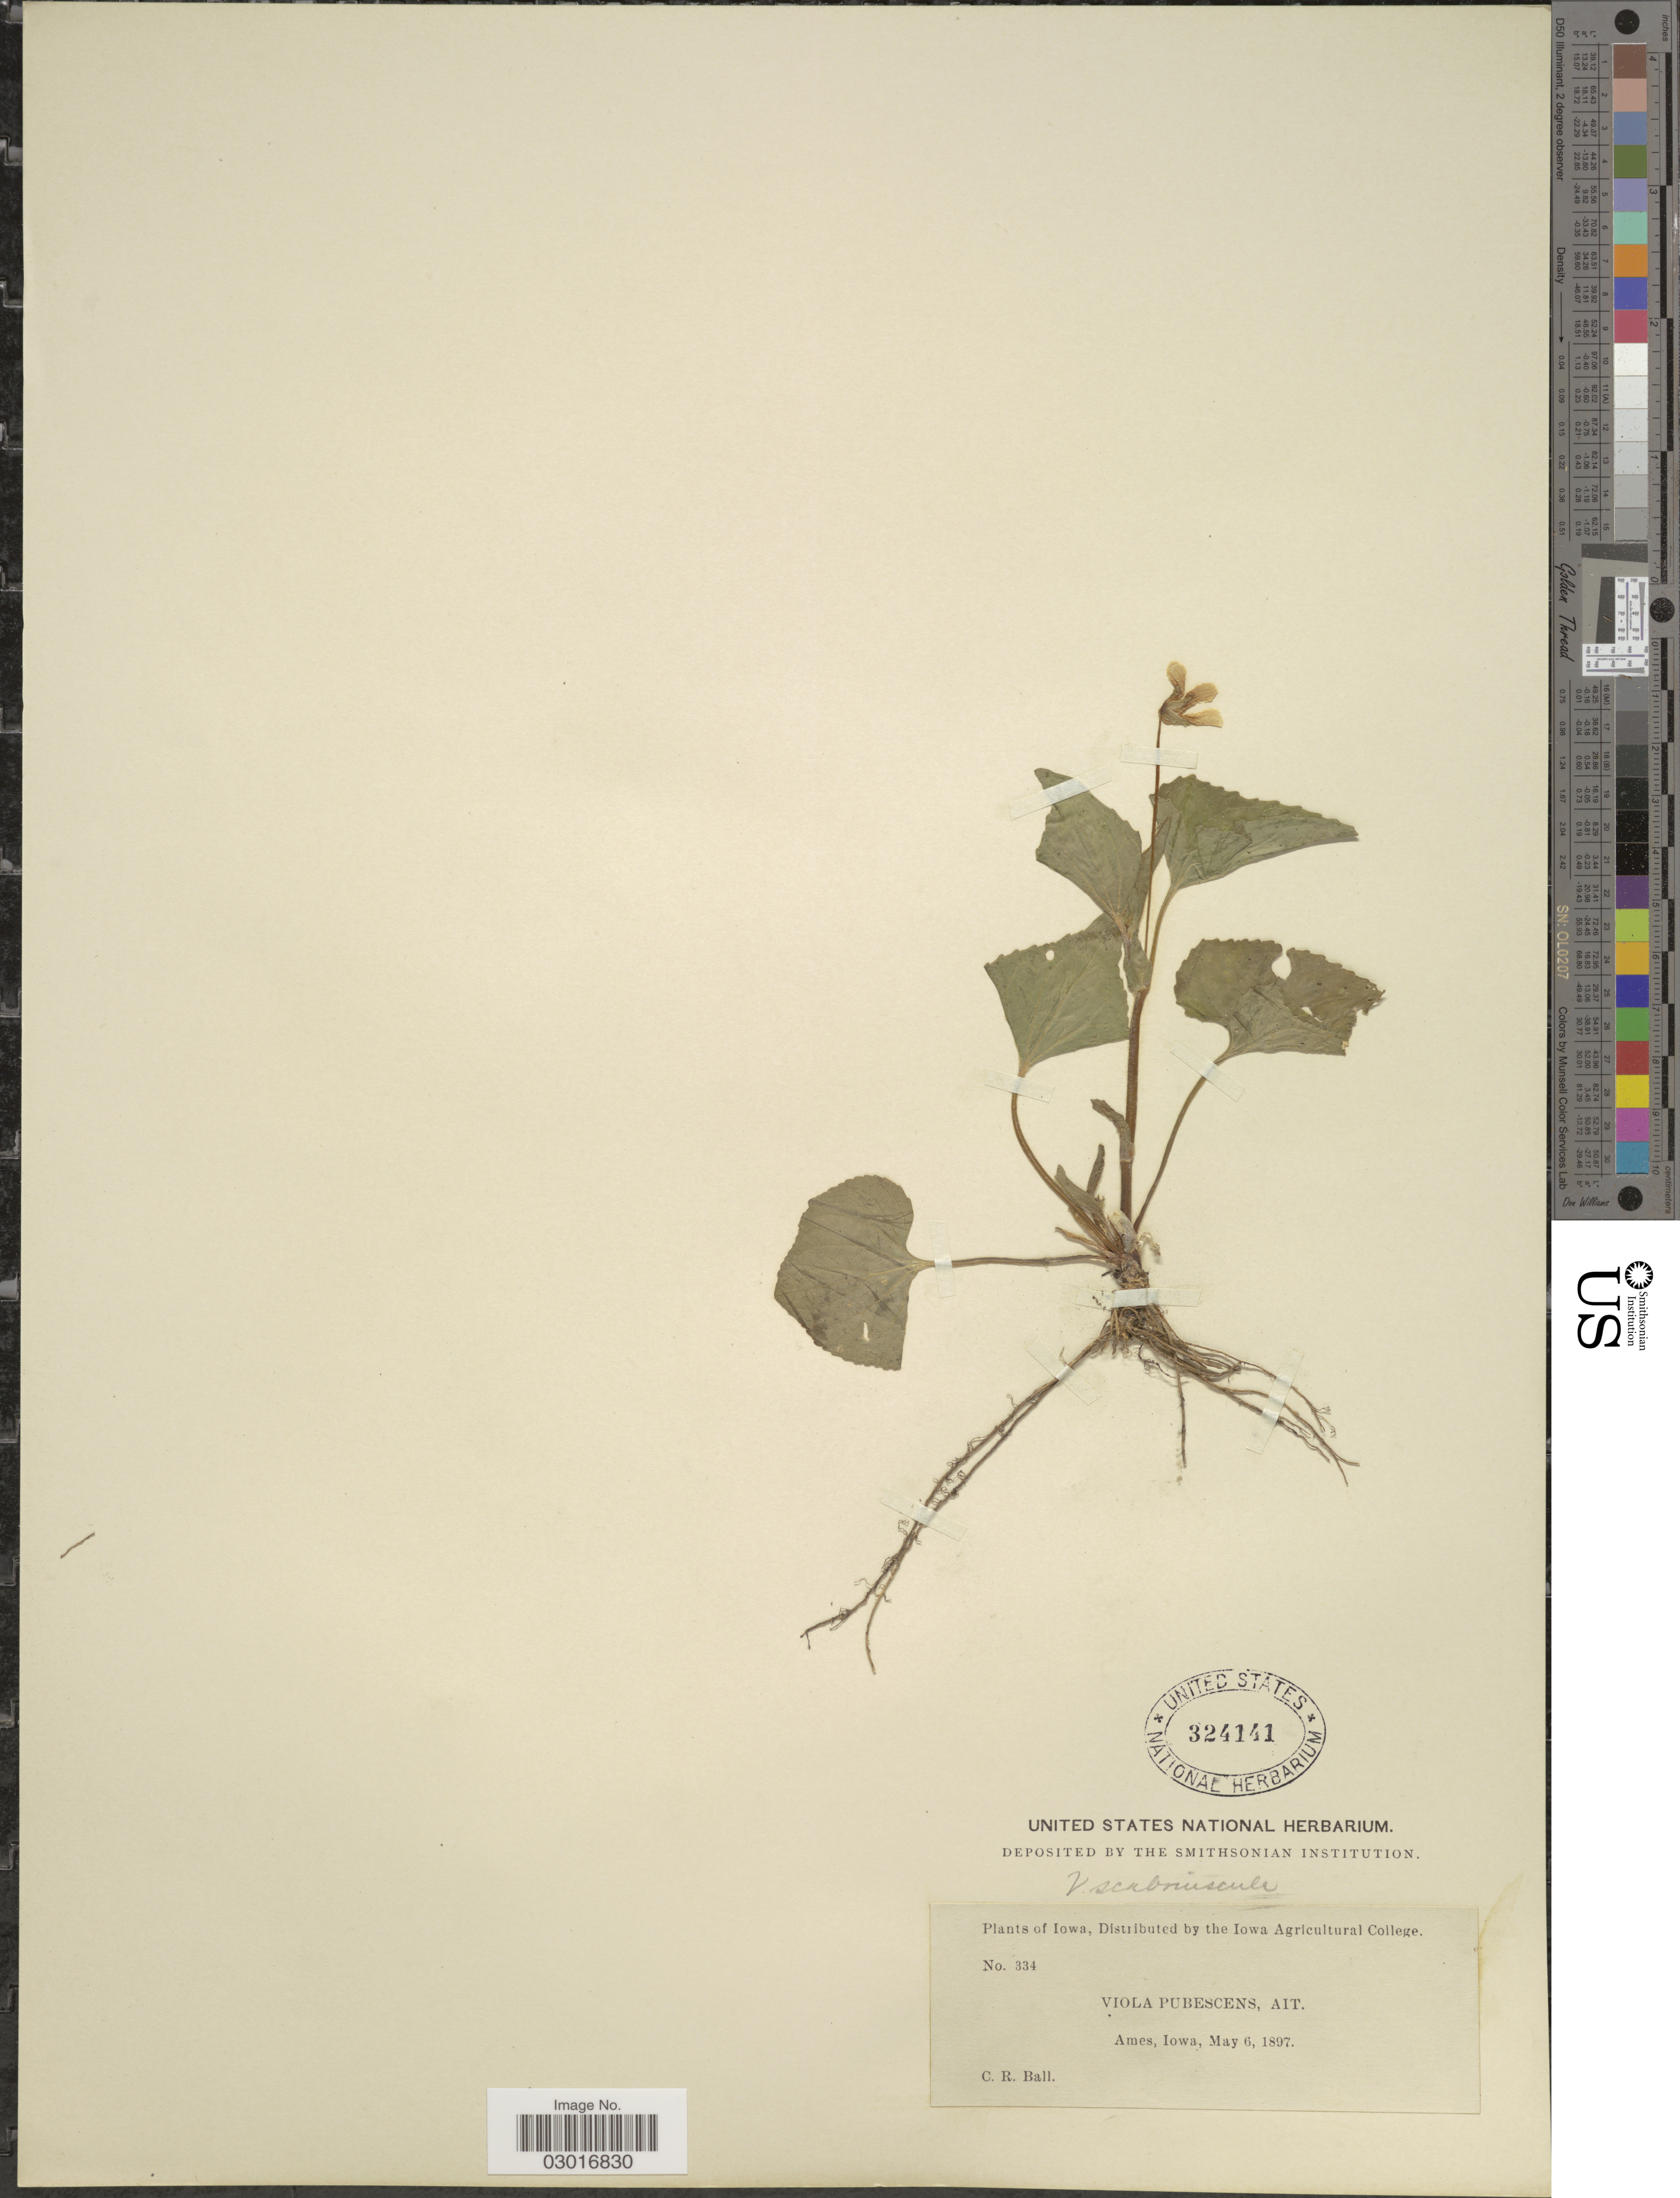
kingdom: Plantae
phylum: Tracheophyta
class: Magnoliopsida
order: Malpighiales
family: Violaceae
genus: Viola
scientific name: Viola scabriuscula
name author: (Torr. & A. Gray) Shafer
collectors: C. R. Ball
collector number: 334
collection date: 1897-05-06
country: United States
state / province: Iowa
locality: Ames.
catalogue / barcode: US 324141